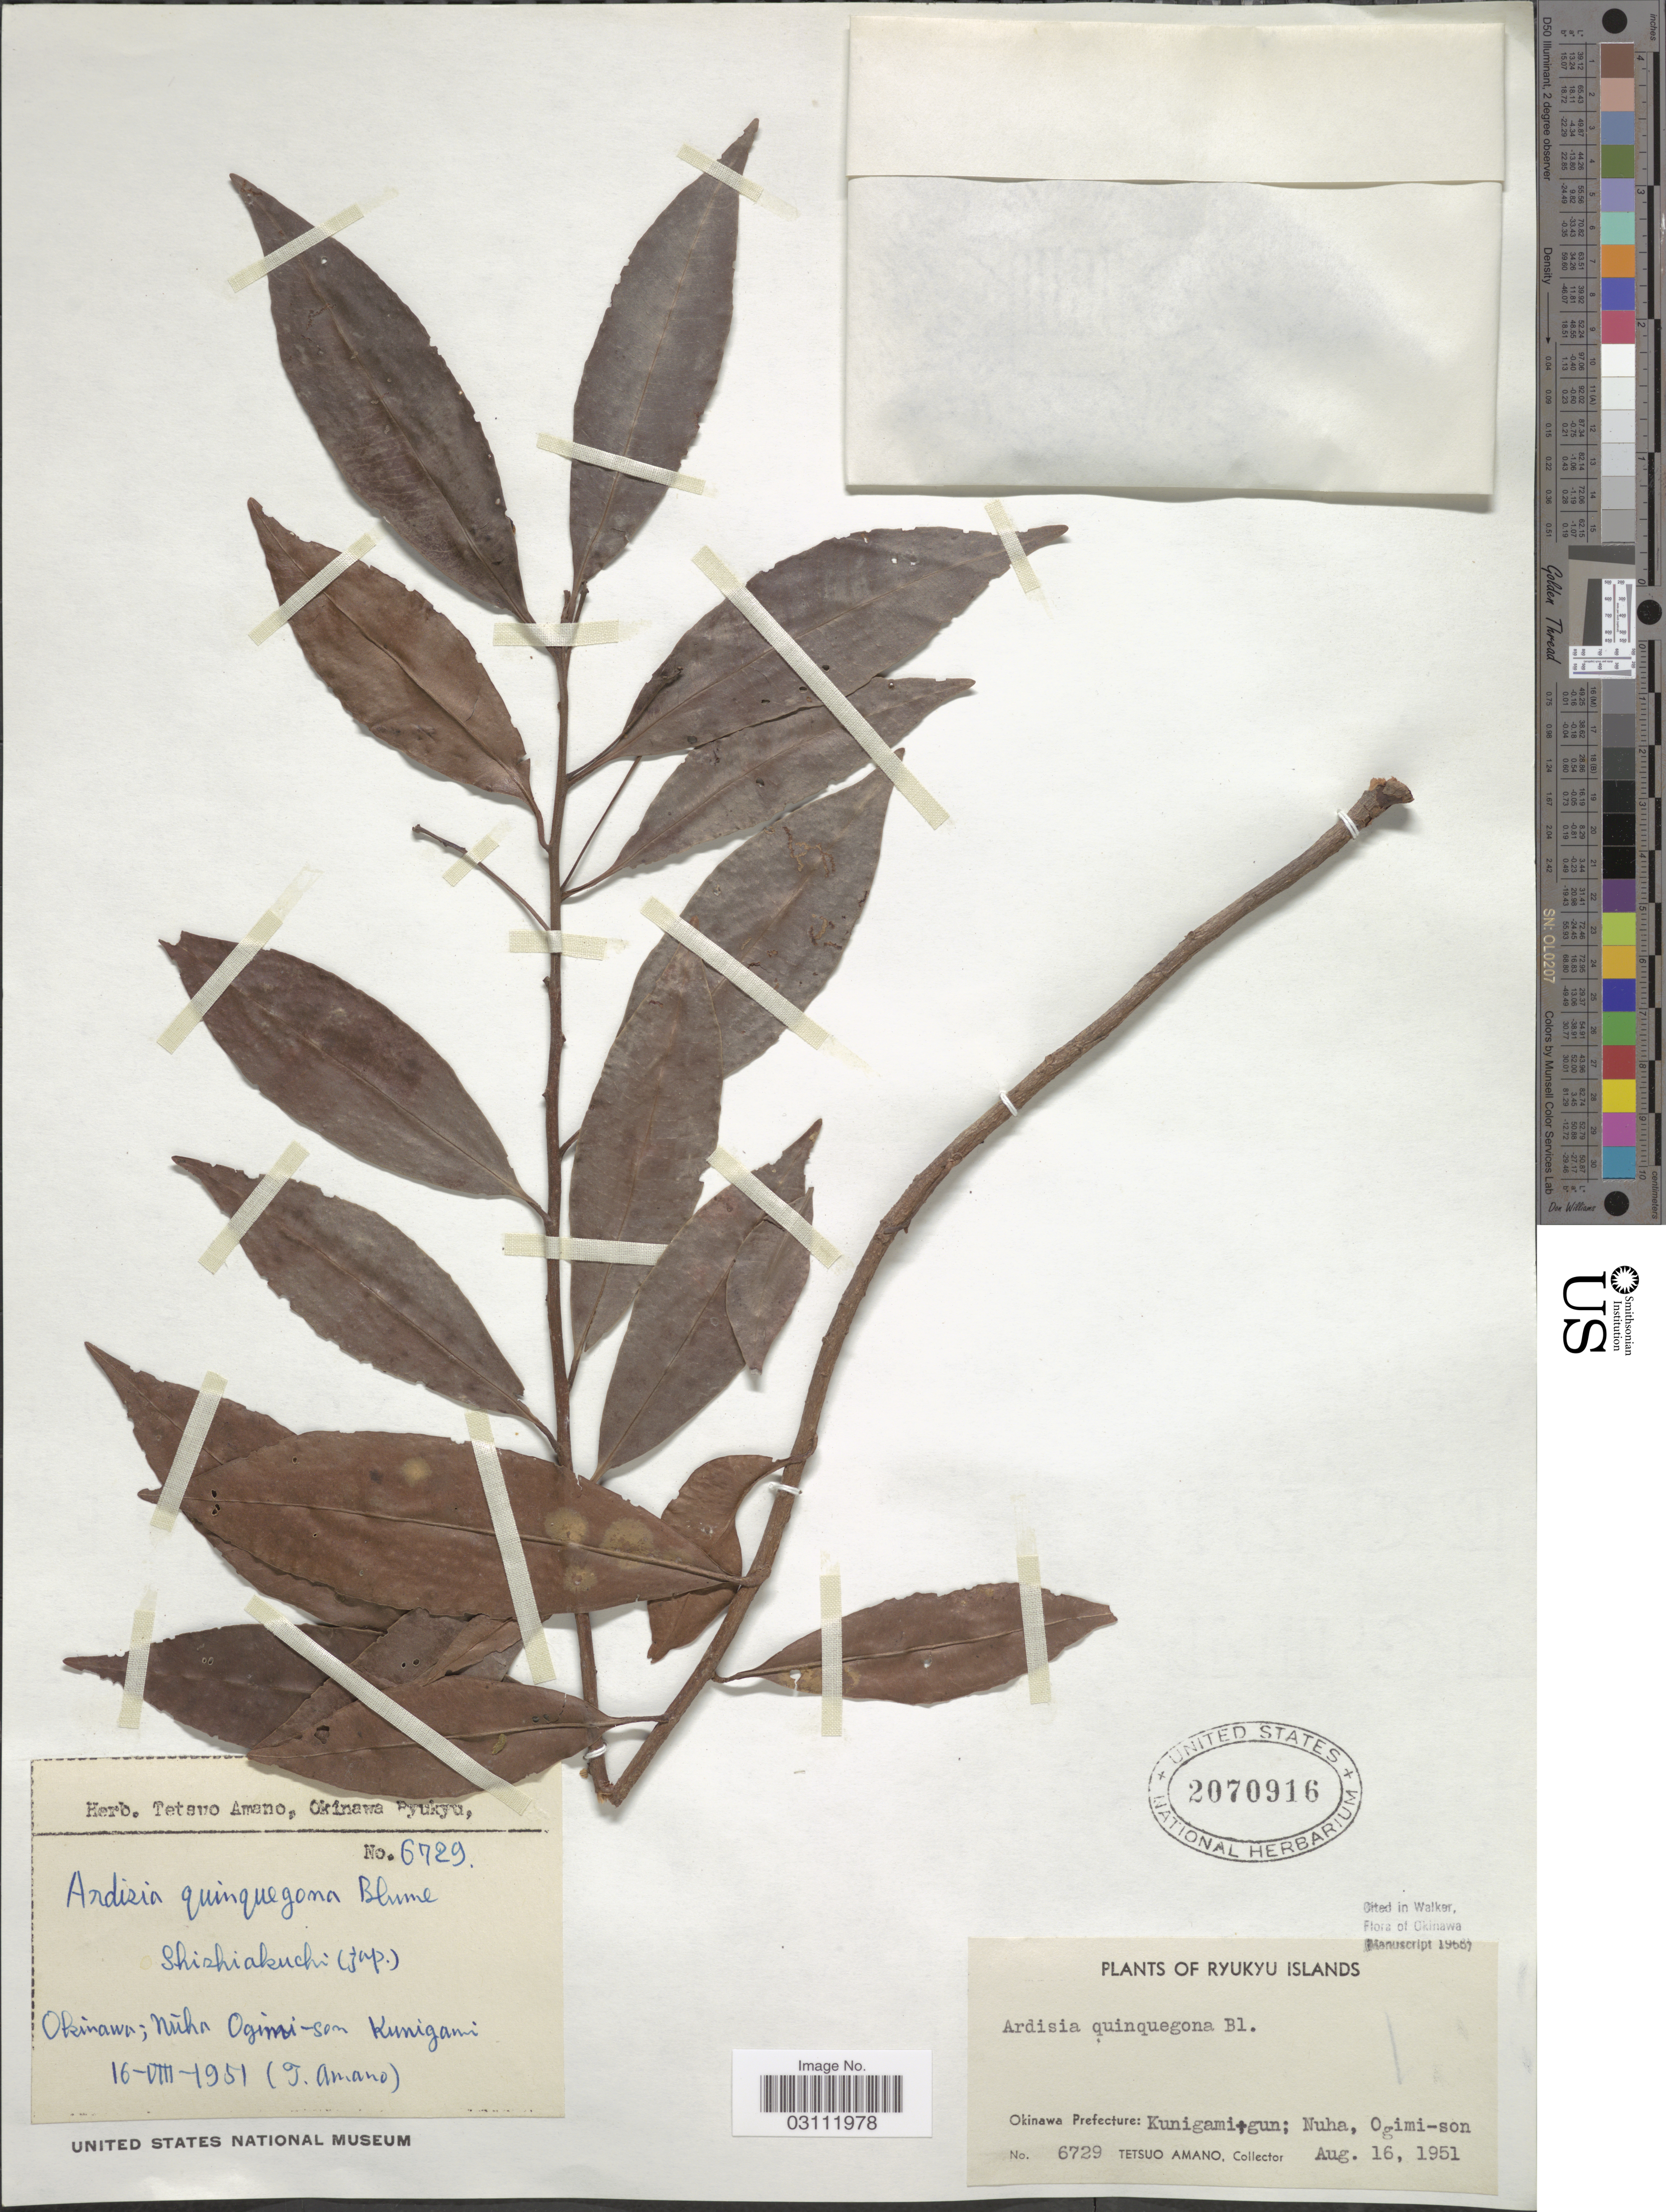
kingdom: Plantae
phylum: Tracheophyta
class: Magnoliopsida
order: Ericales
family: Primulaceae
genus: Ardisia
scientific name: Ardisia quinquegona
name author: Blume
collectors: T. Amano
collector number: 6729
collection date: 1951-08-16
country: Japan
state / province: Okinawa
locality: Ryukyu Islands, Okinawa Prefecture: Kunigami+gun;Nuha, Ogimi-son.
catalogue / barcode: US 2070916